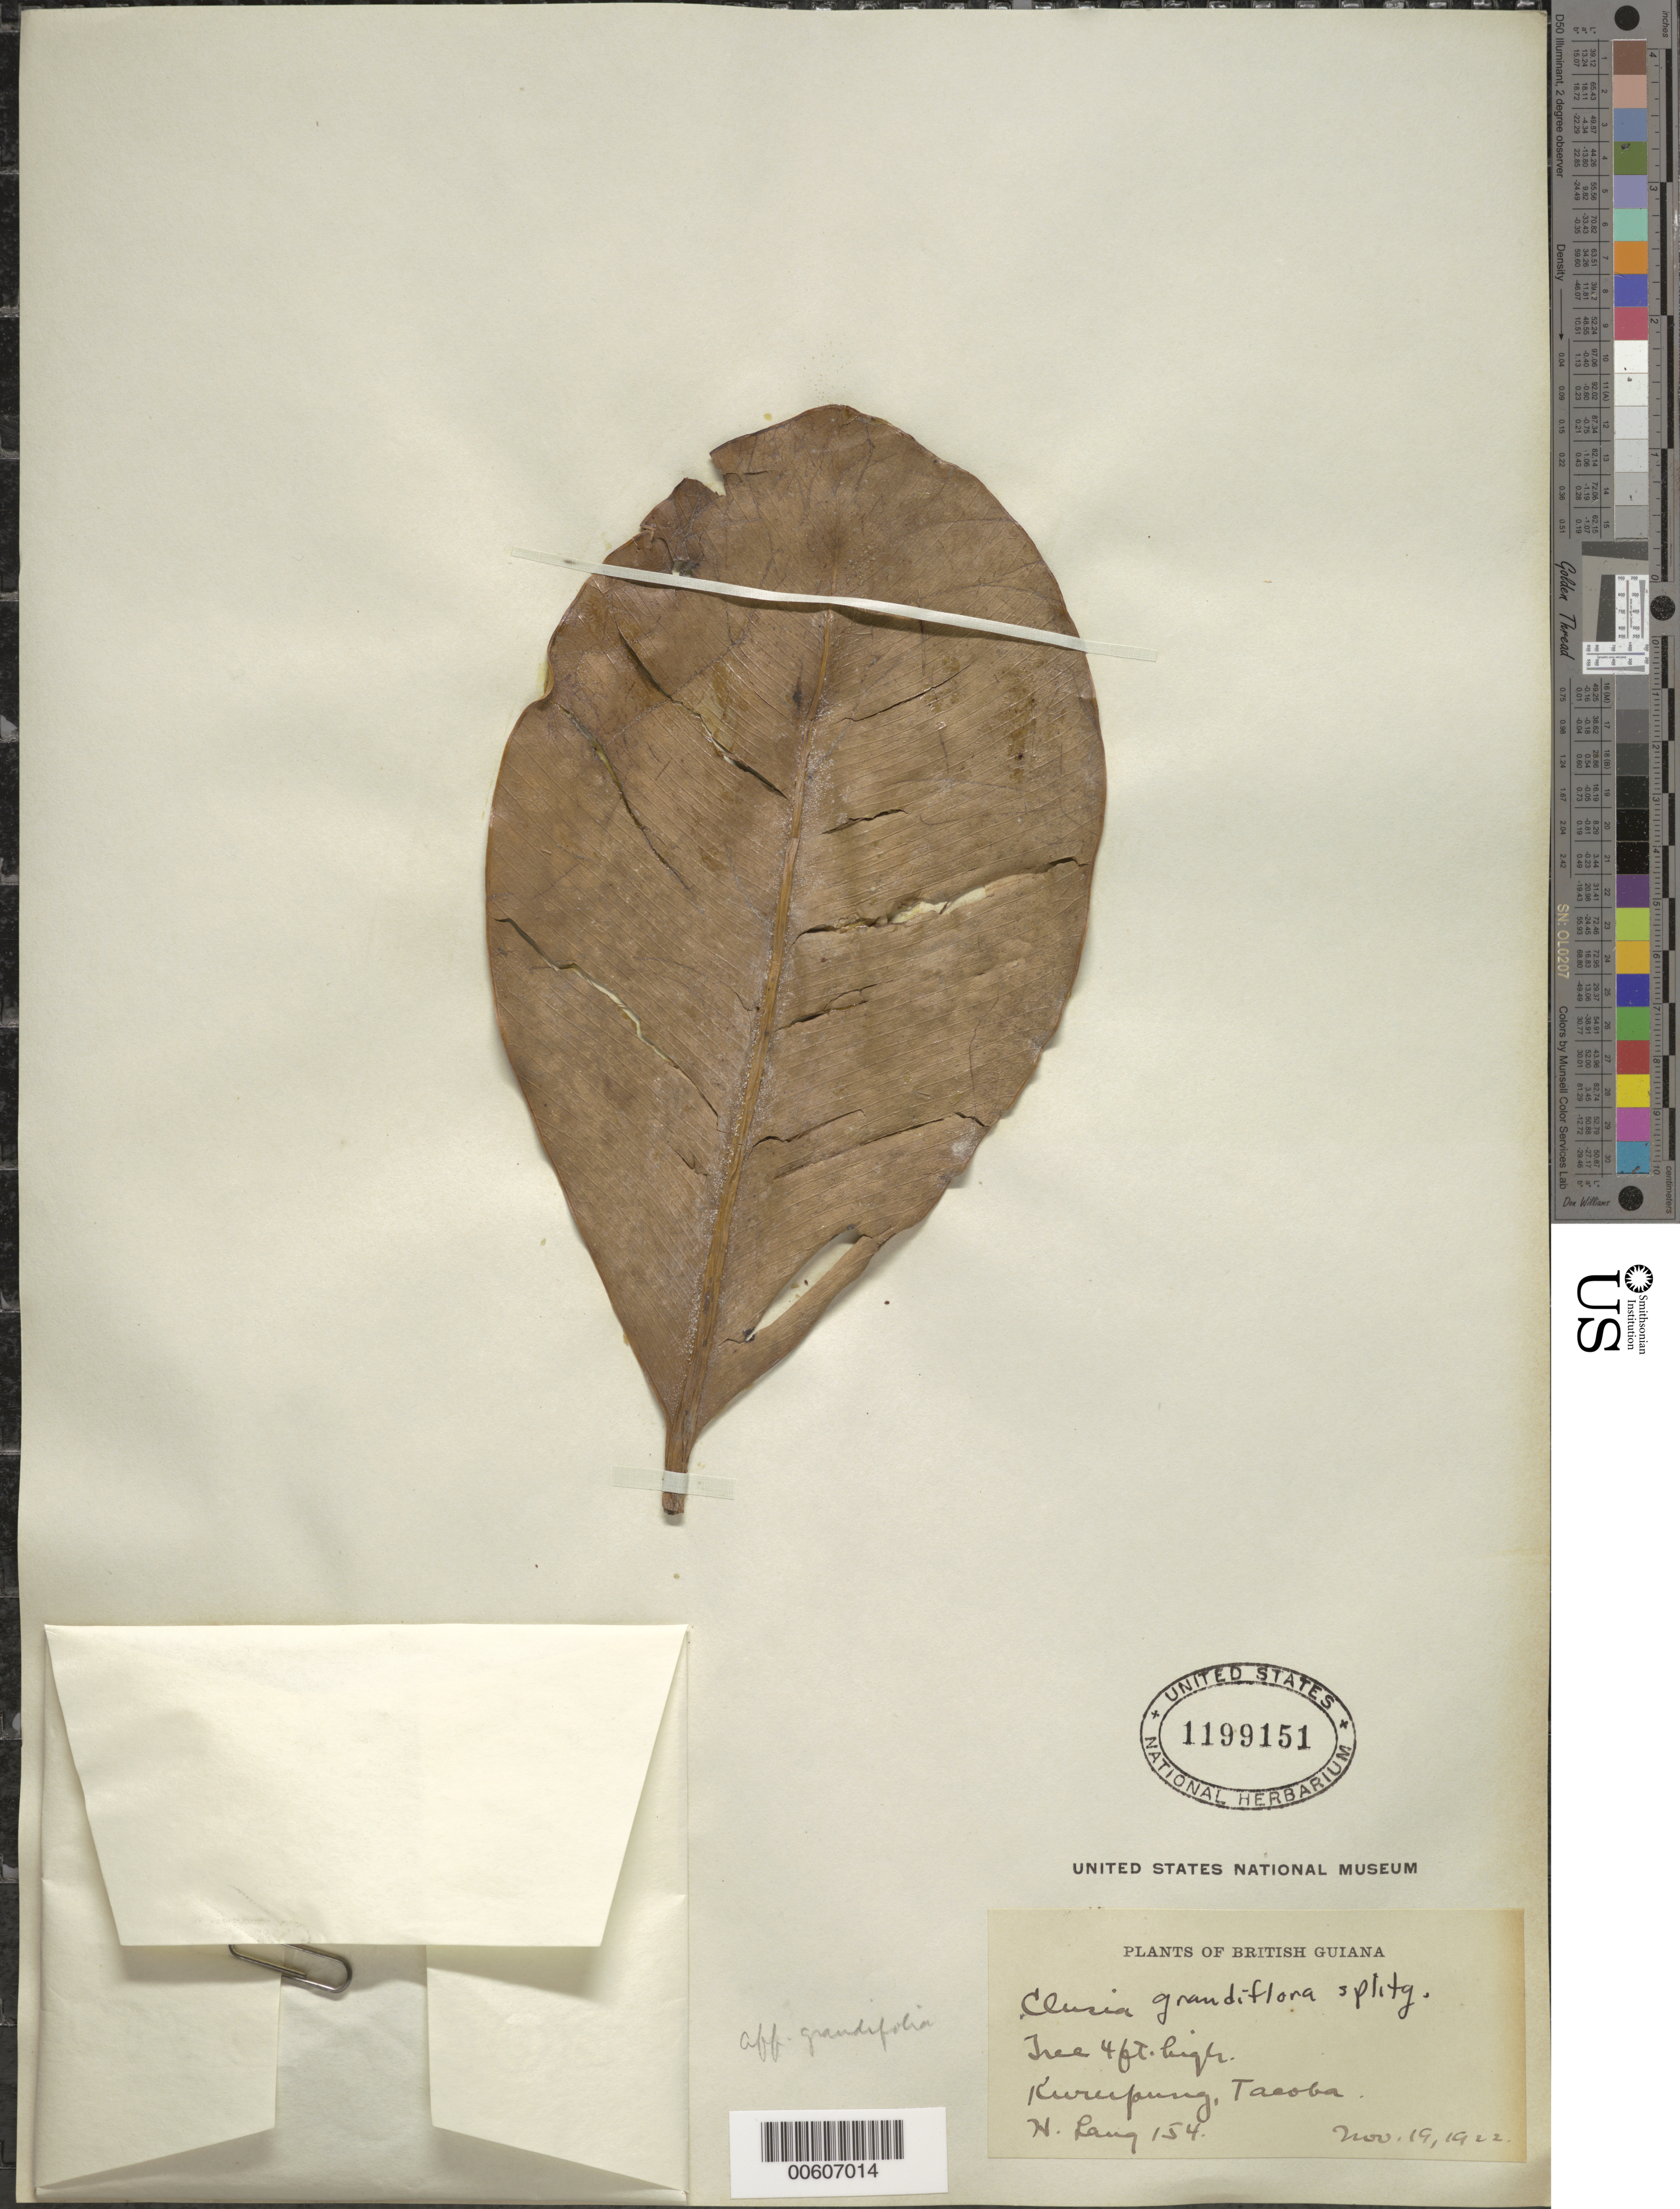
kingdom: Plantae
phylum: Tracheophyta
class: Magnoliopsida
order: Malpighiales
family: Clusiaceae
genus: Clusia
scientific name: Clusia grandiflora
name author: Splitg.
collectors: H. Lang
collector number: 154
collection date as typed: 19-Nov-22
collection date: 1922-11-19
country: Guyana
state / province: Cuyuni-Mazaruni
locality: Kurupung, Takuba (Jacoba?) Creek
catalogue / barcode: US 1199151